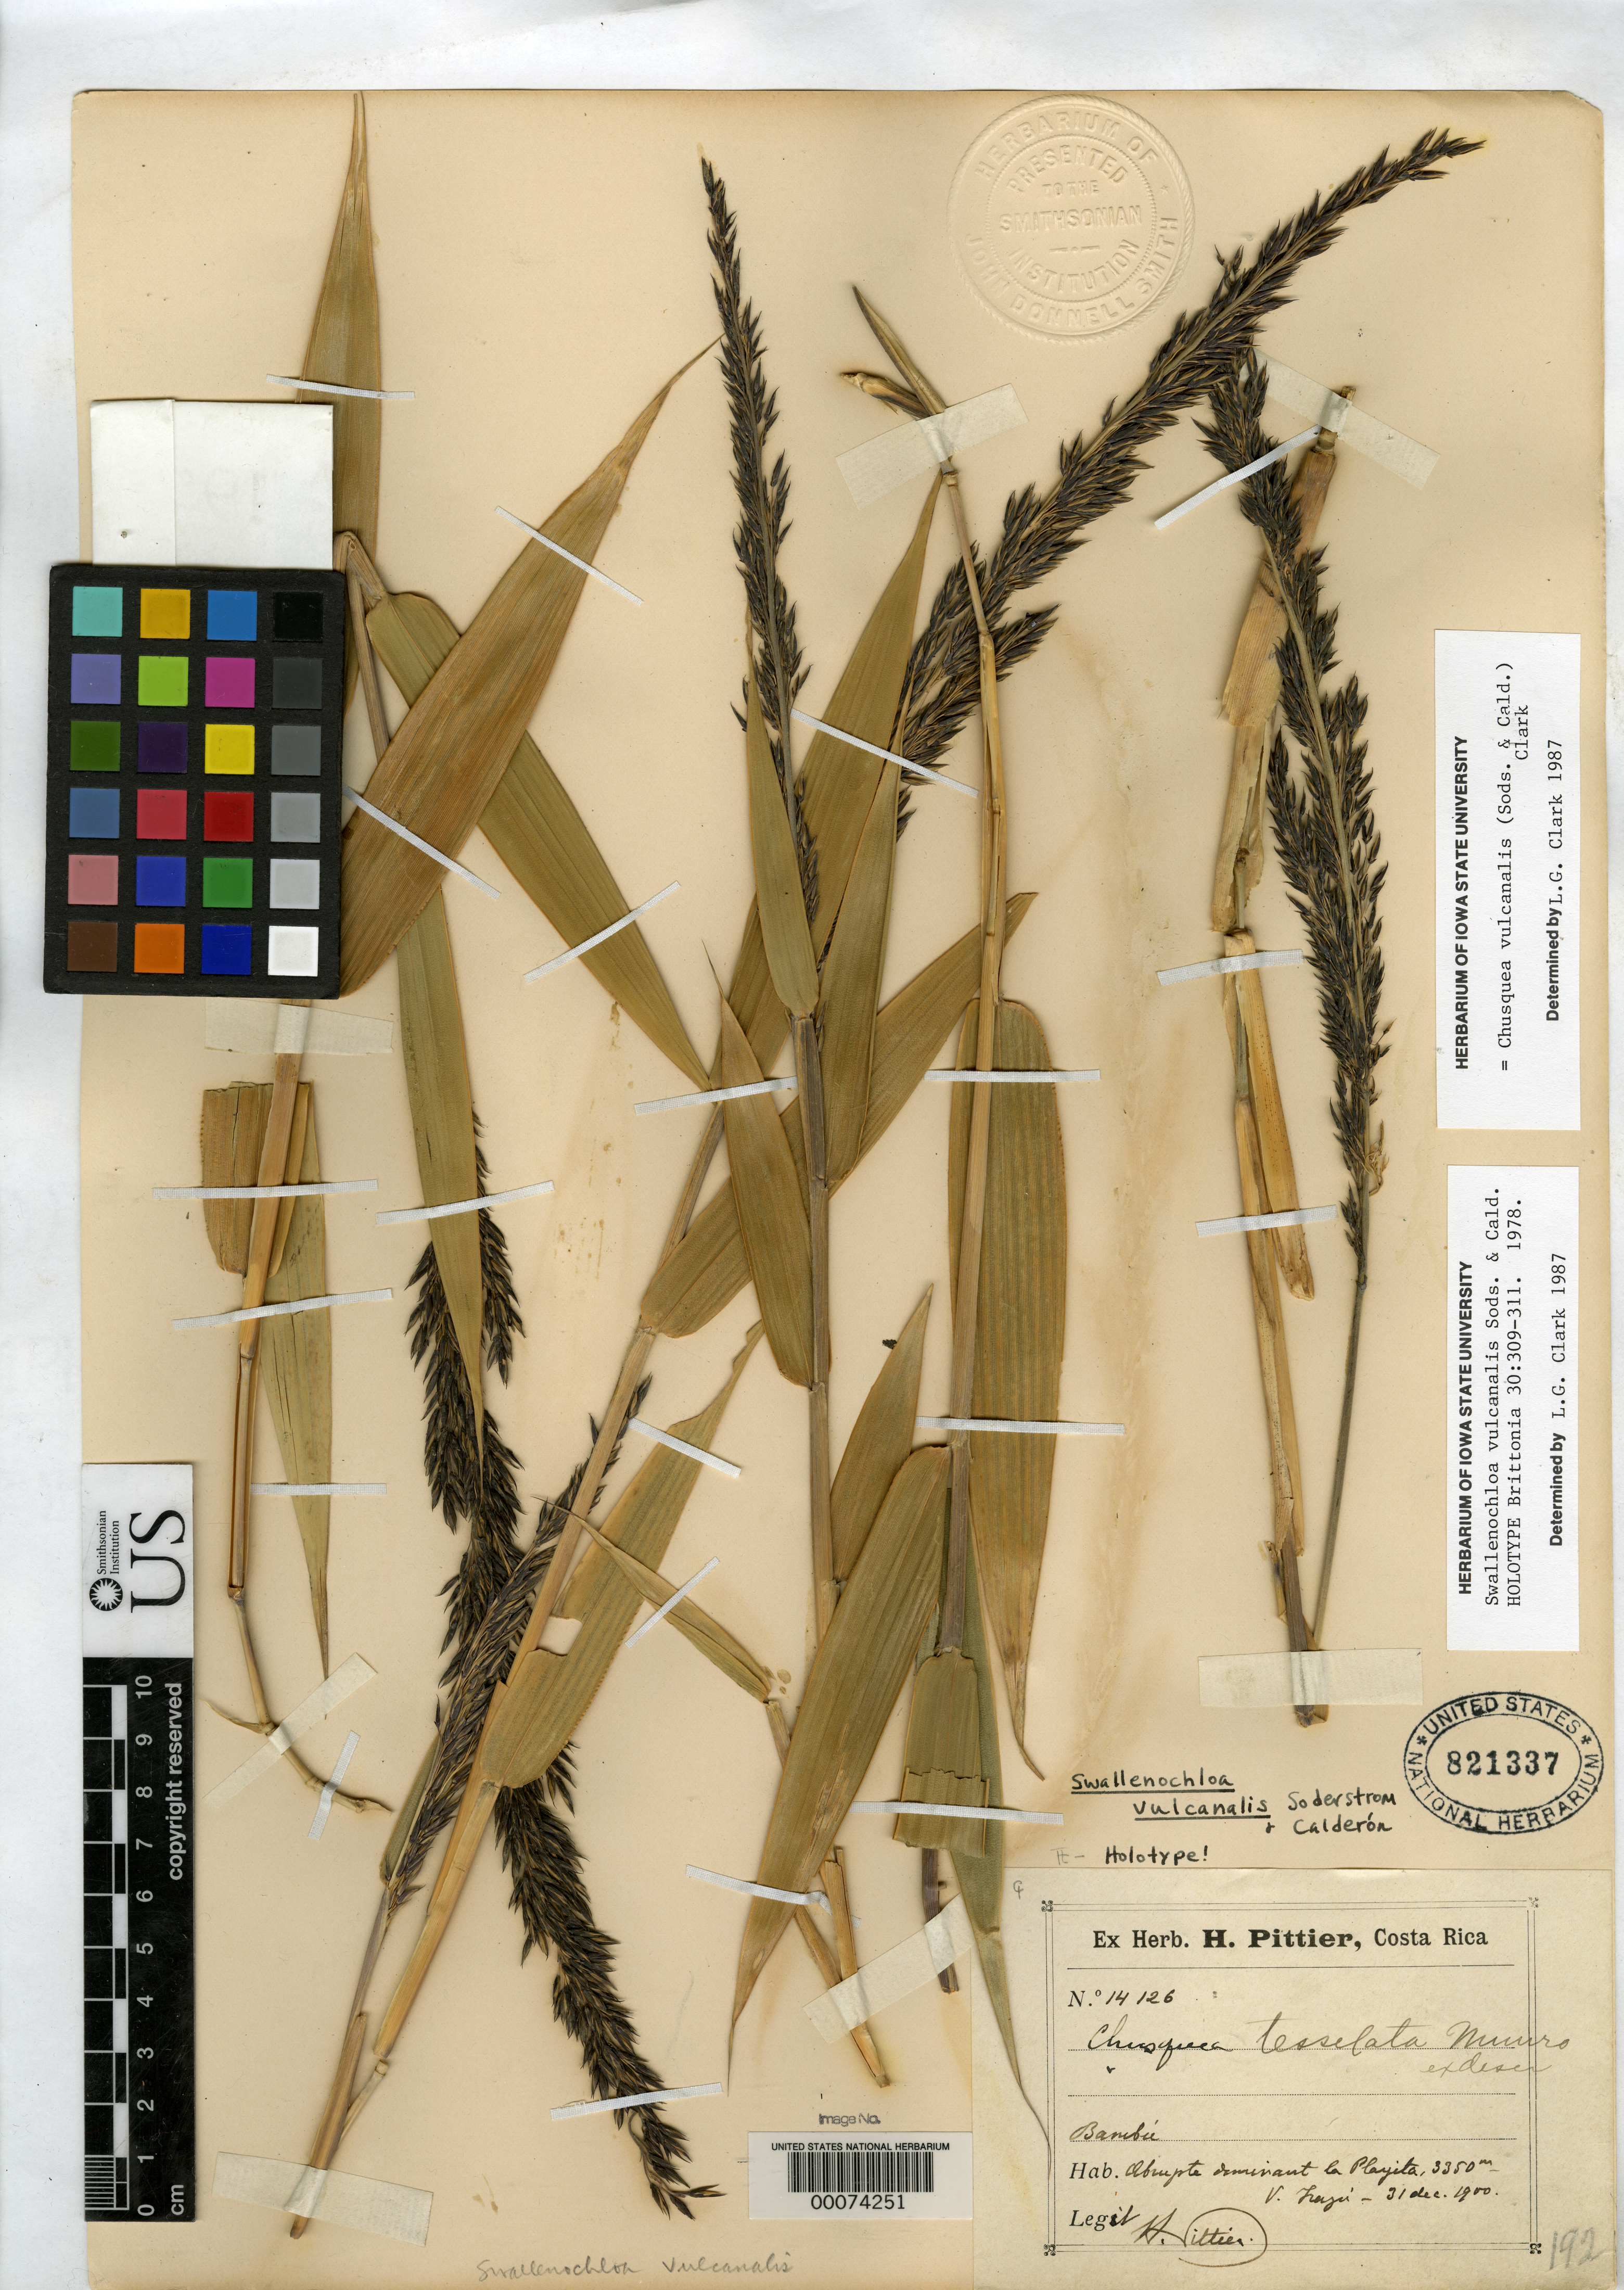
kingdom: Plantae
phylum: Tracheophyta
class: Liliopsida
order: Poales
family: Poaceae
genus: Swallenochloa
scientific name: Swallenochloa vulcanalis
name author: Soderstr. & C. E. Calderón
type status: Holotype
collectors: H. F. Pittier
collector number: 14126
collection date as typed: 31 Dec 1900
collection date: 1900-12-31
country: Costa Rica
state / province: Cartago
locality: La Playita, V. Irazu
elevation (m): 3350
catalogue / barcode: US 821337